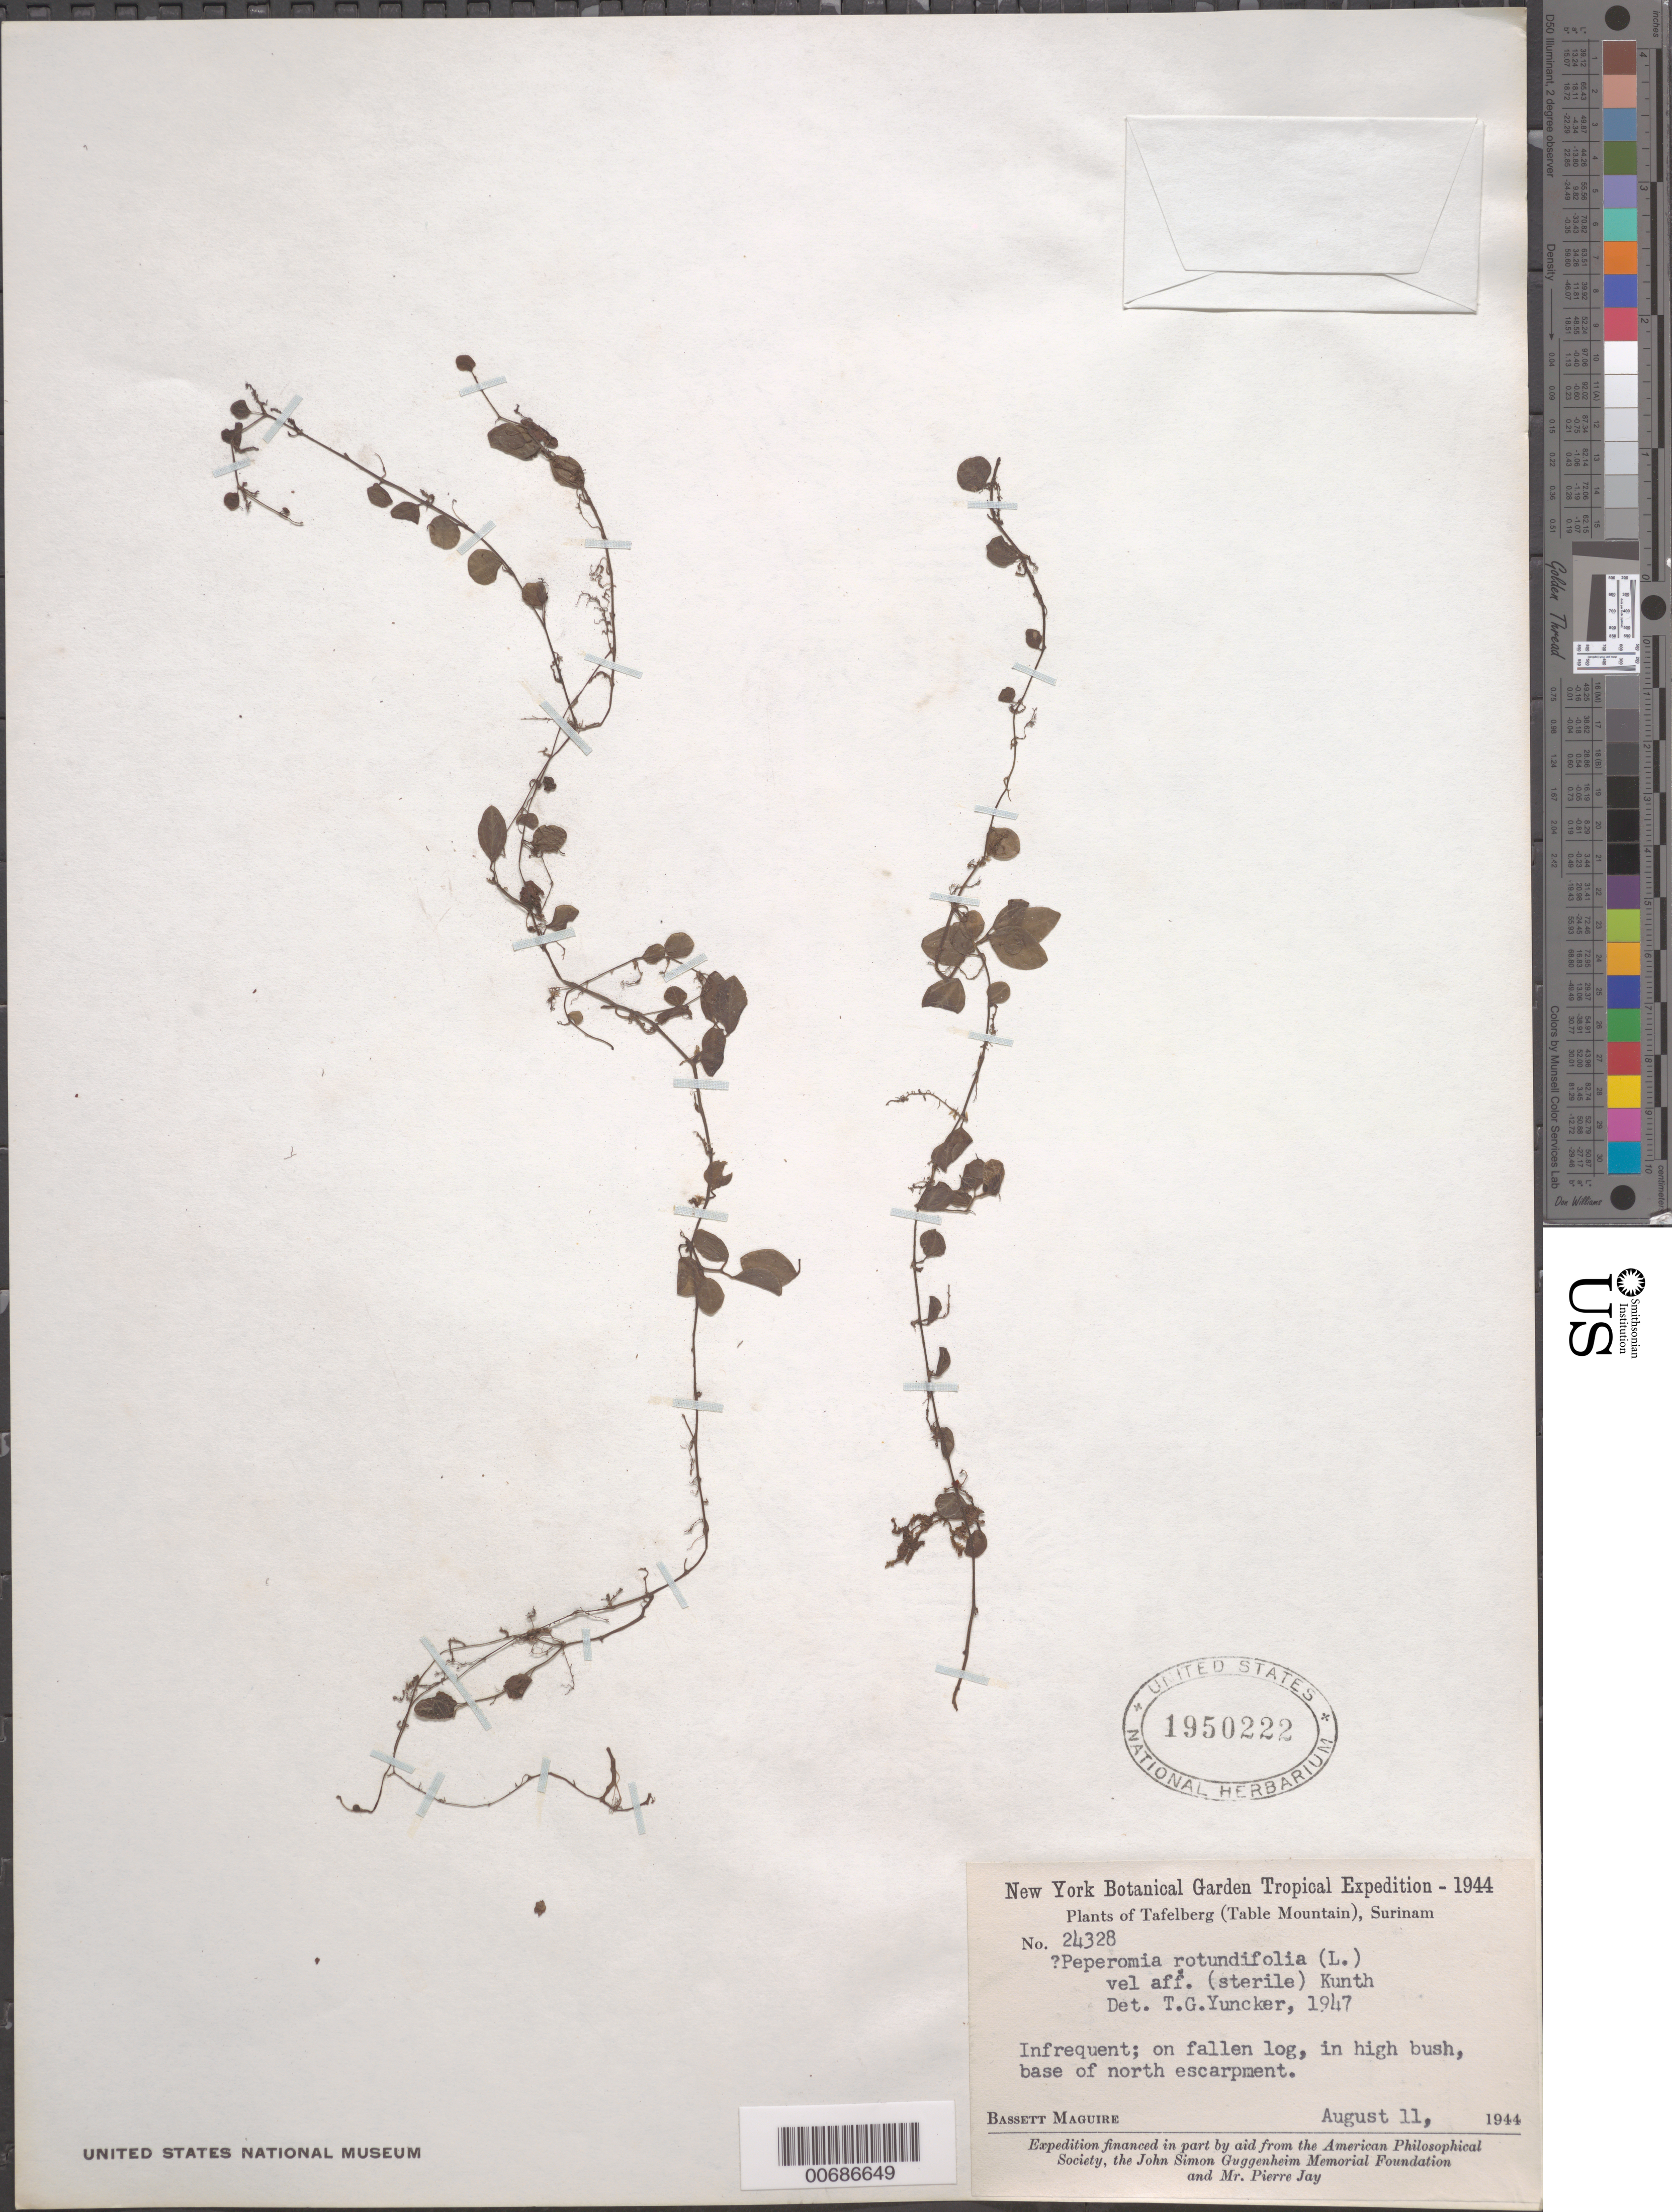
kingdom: Plantae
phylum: Tracheophyta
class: Magnoliopsida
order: Piperales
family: Piperaceae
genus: Peperomia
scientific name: Peperomia rotundifolia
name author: (L.) Kunth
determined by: Yuncker, T. G.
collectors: B. Maguire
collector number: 24328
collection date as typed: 11-Aug-44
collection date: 1944-08-11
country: Suriname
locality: Tafelberg (Table Mountain), north escarpment base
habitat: On fallen log, in high bush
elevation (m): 390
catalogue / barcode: US 1950222